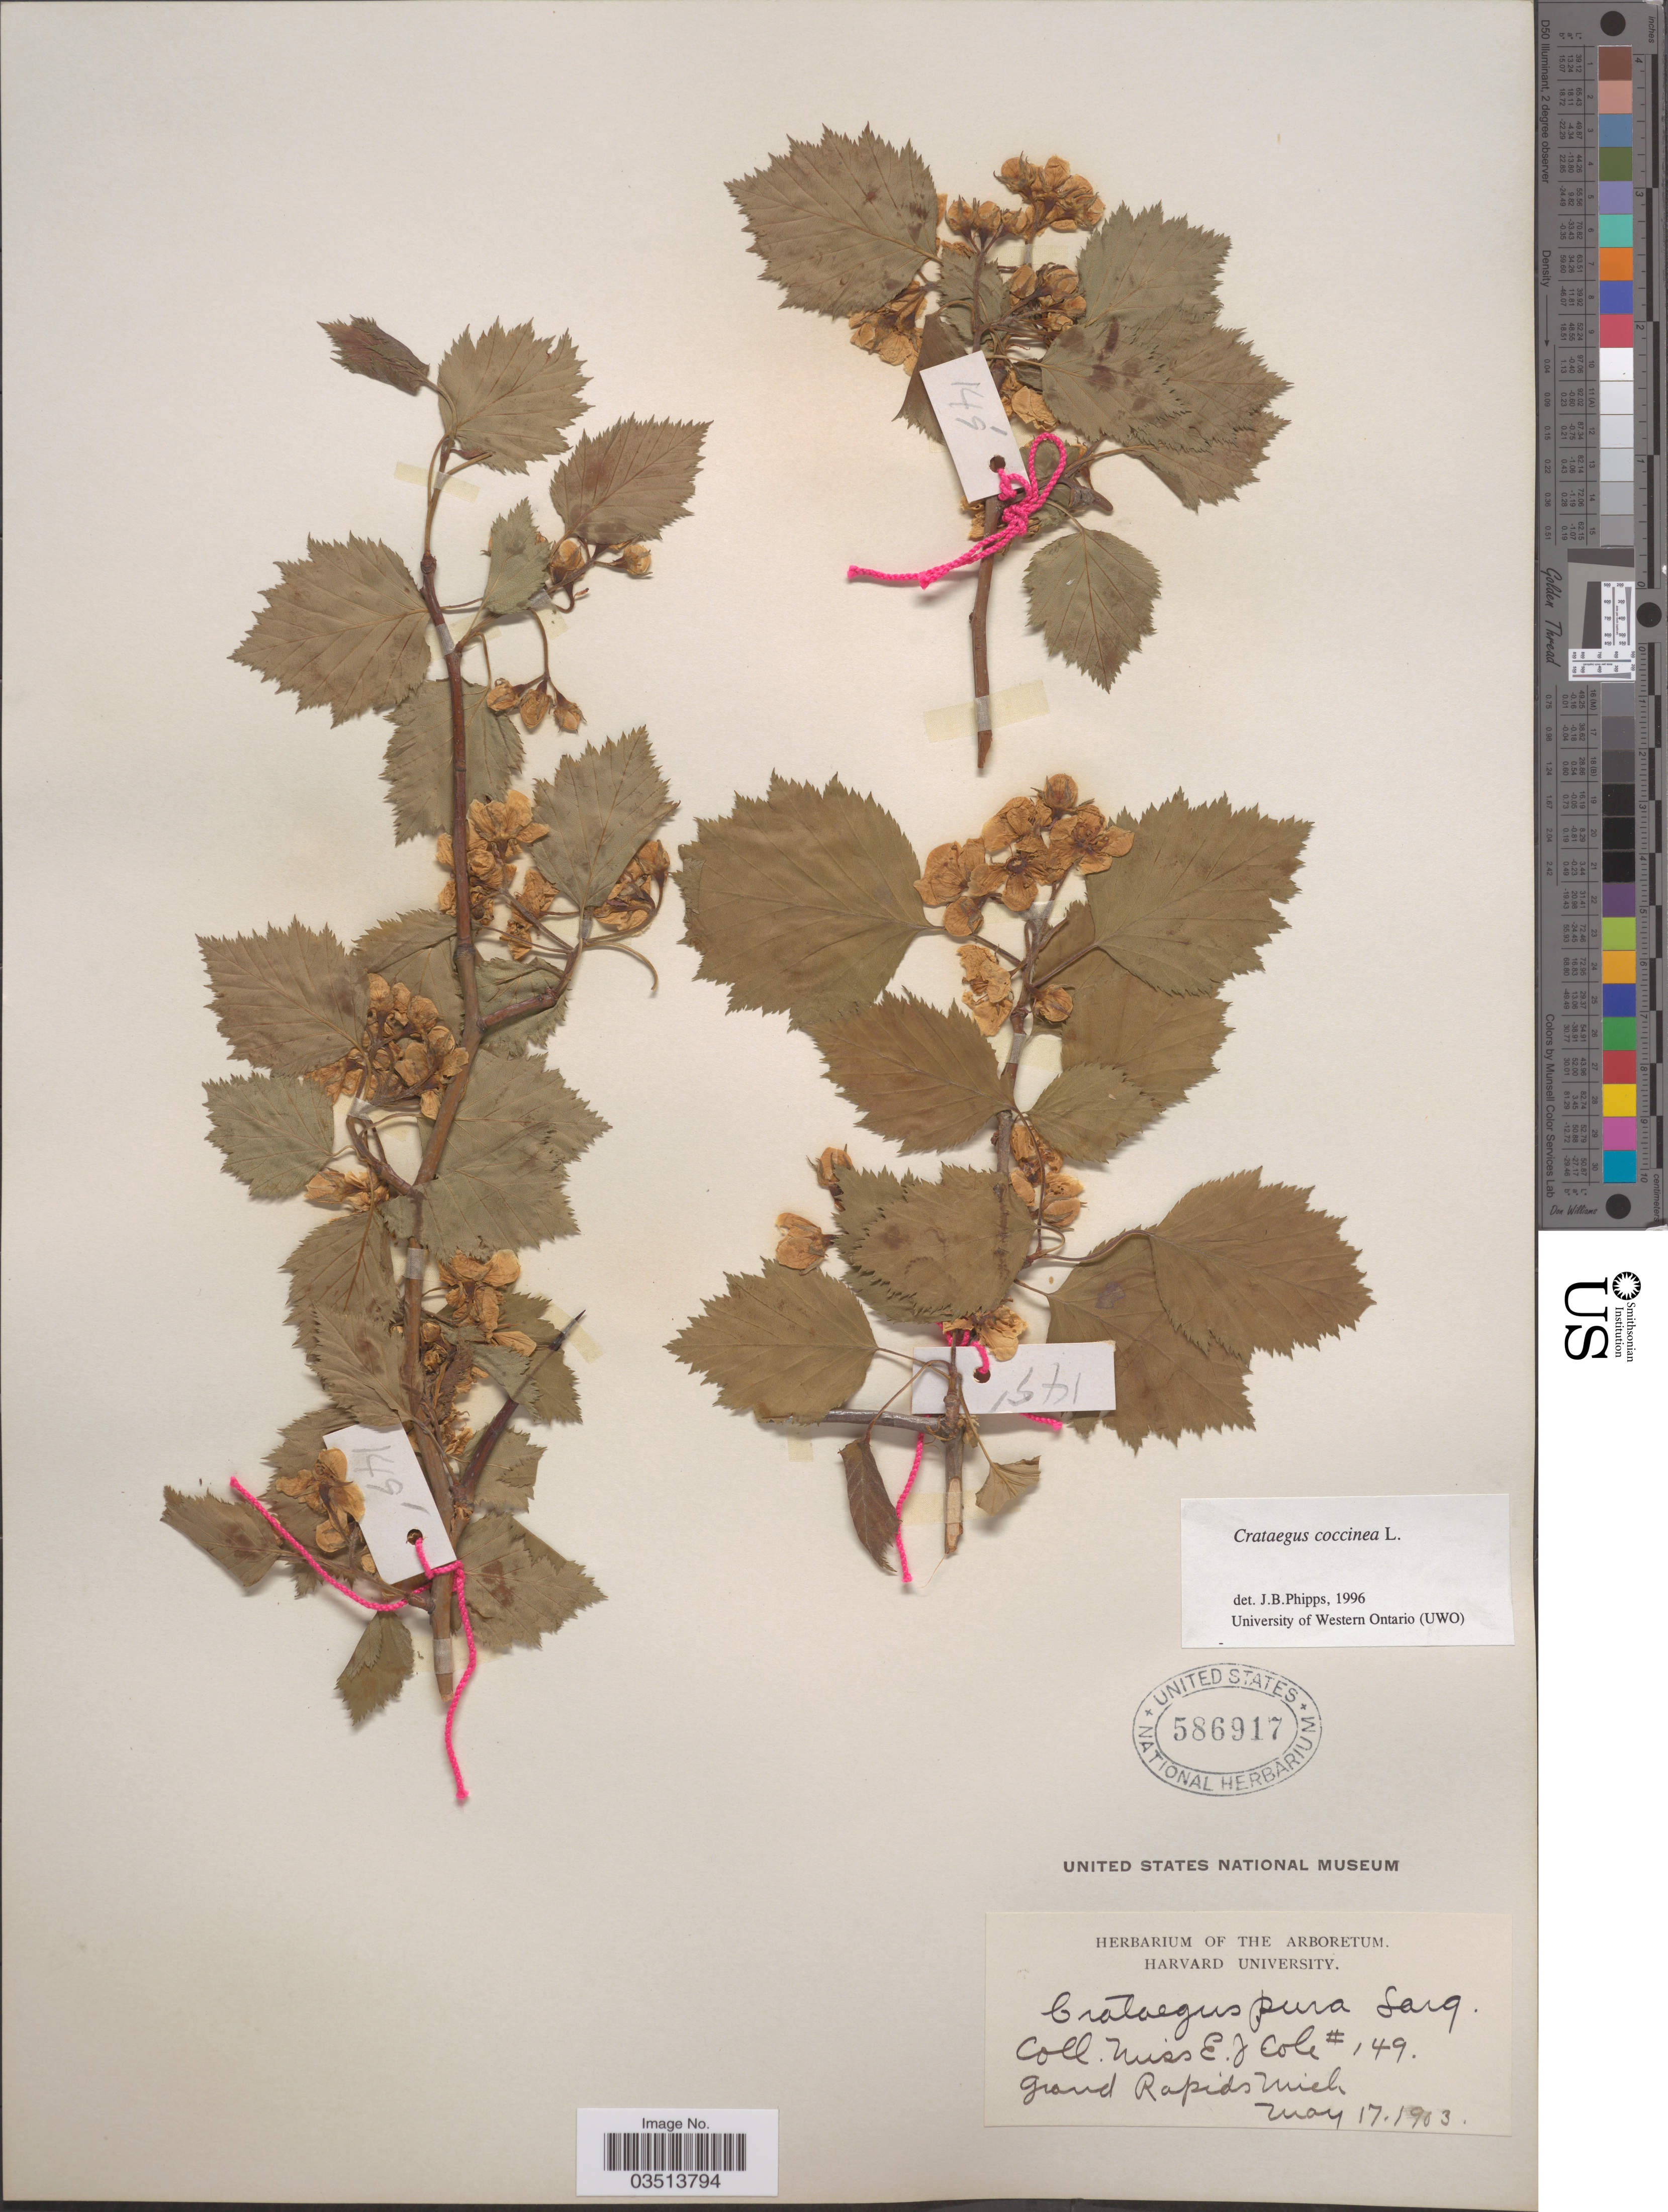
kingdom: Plantae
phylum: Tracheophyta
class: Magnoliopsida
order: Rosales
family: Rosaceae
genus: Crataegus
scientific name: Crataegus coccinea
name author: Ashe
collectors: E. Cole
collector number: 149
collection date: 1903-05-17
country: United States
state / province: Michigan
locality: Grand Rapids.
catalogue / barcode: US 586917